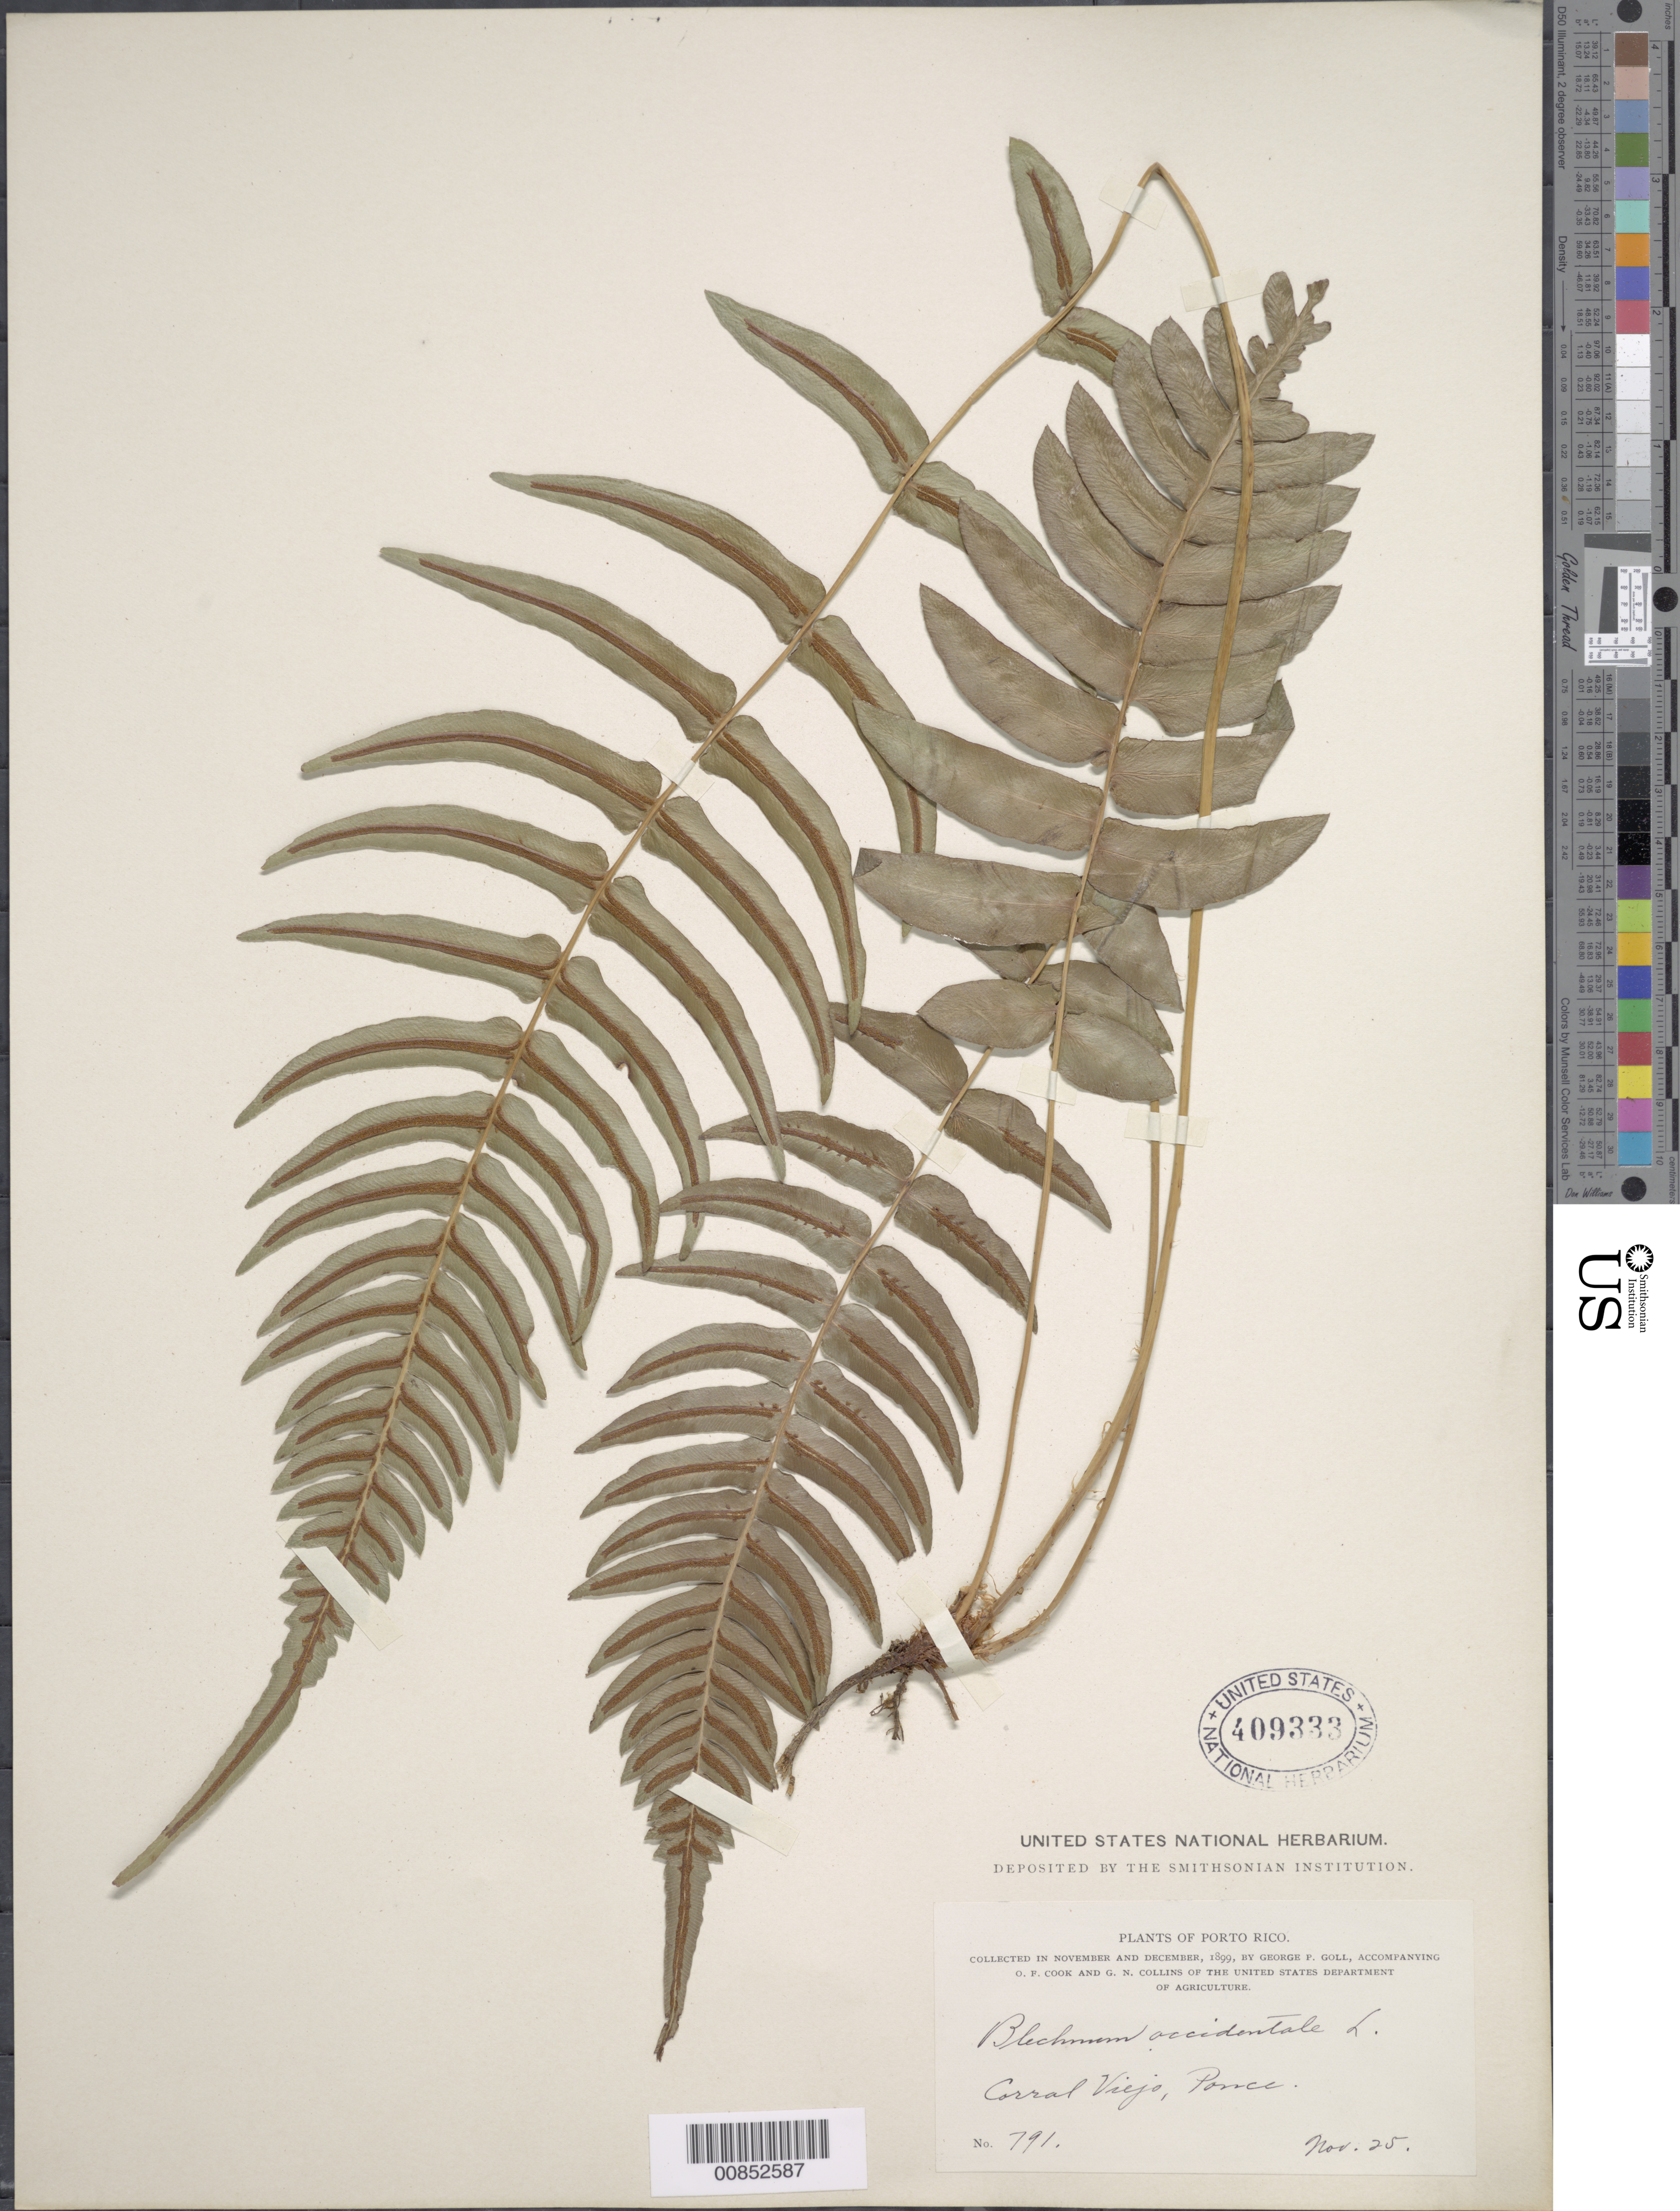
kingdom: Plantae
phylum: Tracheophyta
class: Polypodiopsida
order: Polypodiales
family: Blechnaceae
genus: Blechnum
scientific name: Blechnum occidentale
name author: L.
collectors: G. Goll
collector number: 791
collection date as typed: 25 Nov 1899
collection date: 1899-11-25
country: Puerto Rico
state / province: Ponce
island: Puerto Rico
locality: Corral Viejo, Ponce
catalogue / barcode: US 409333